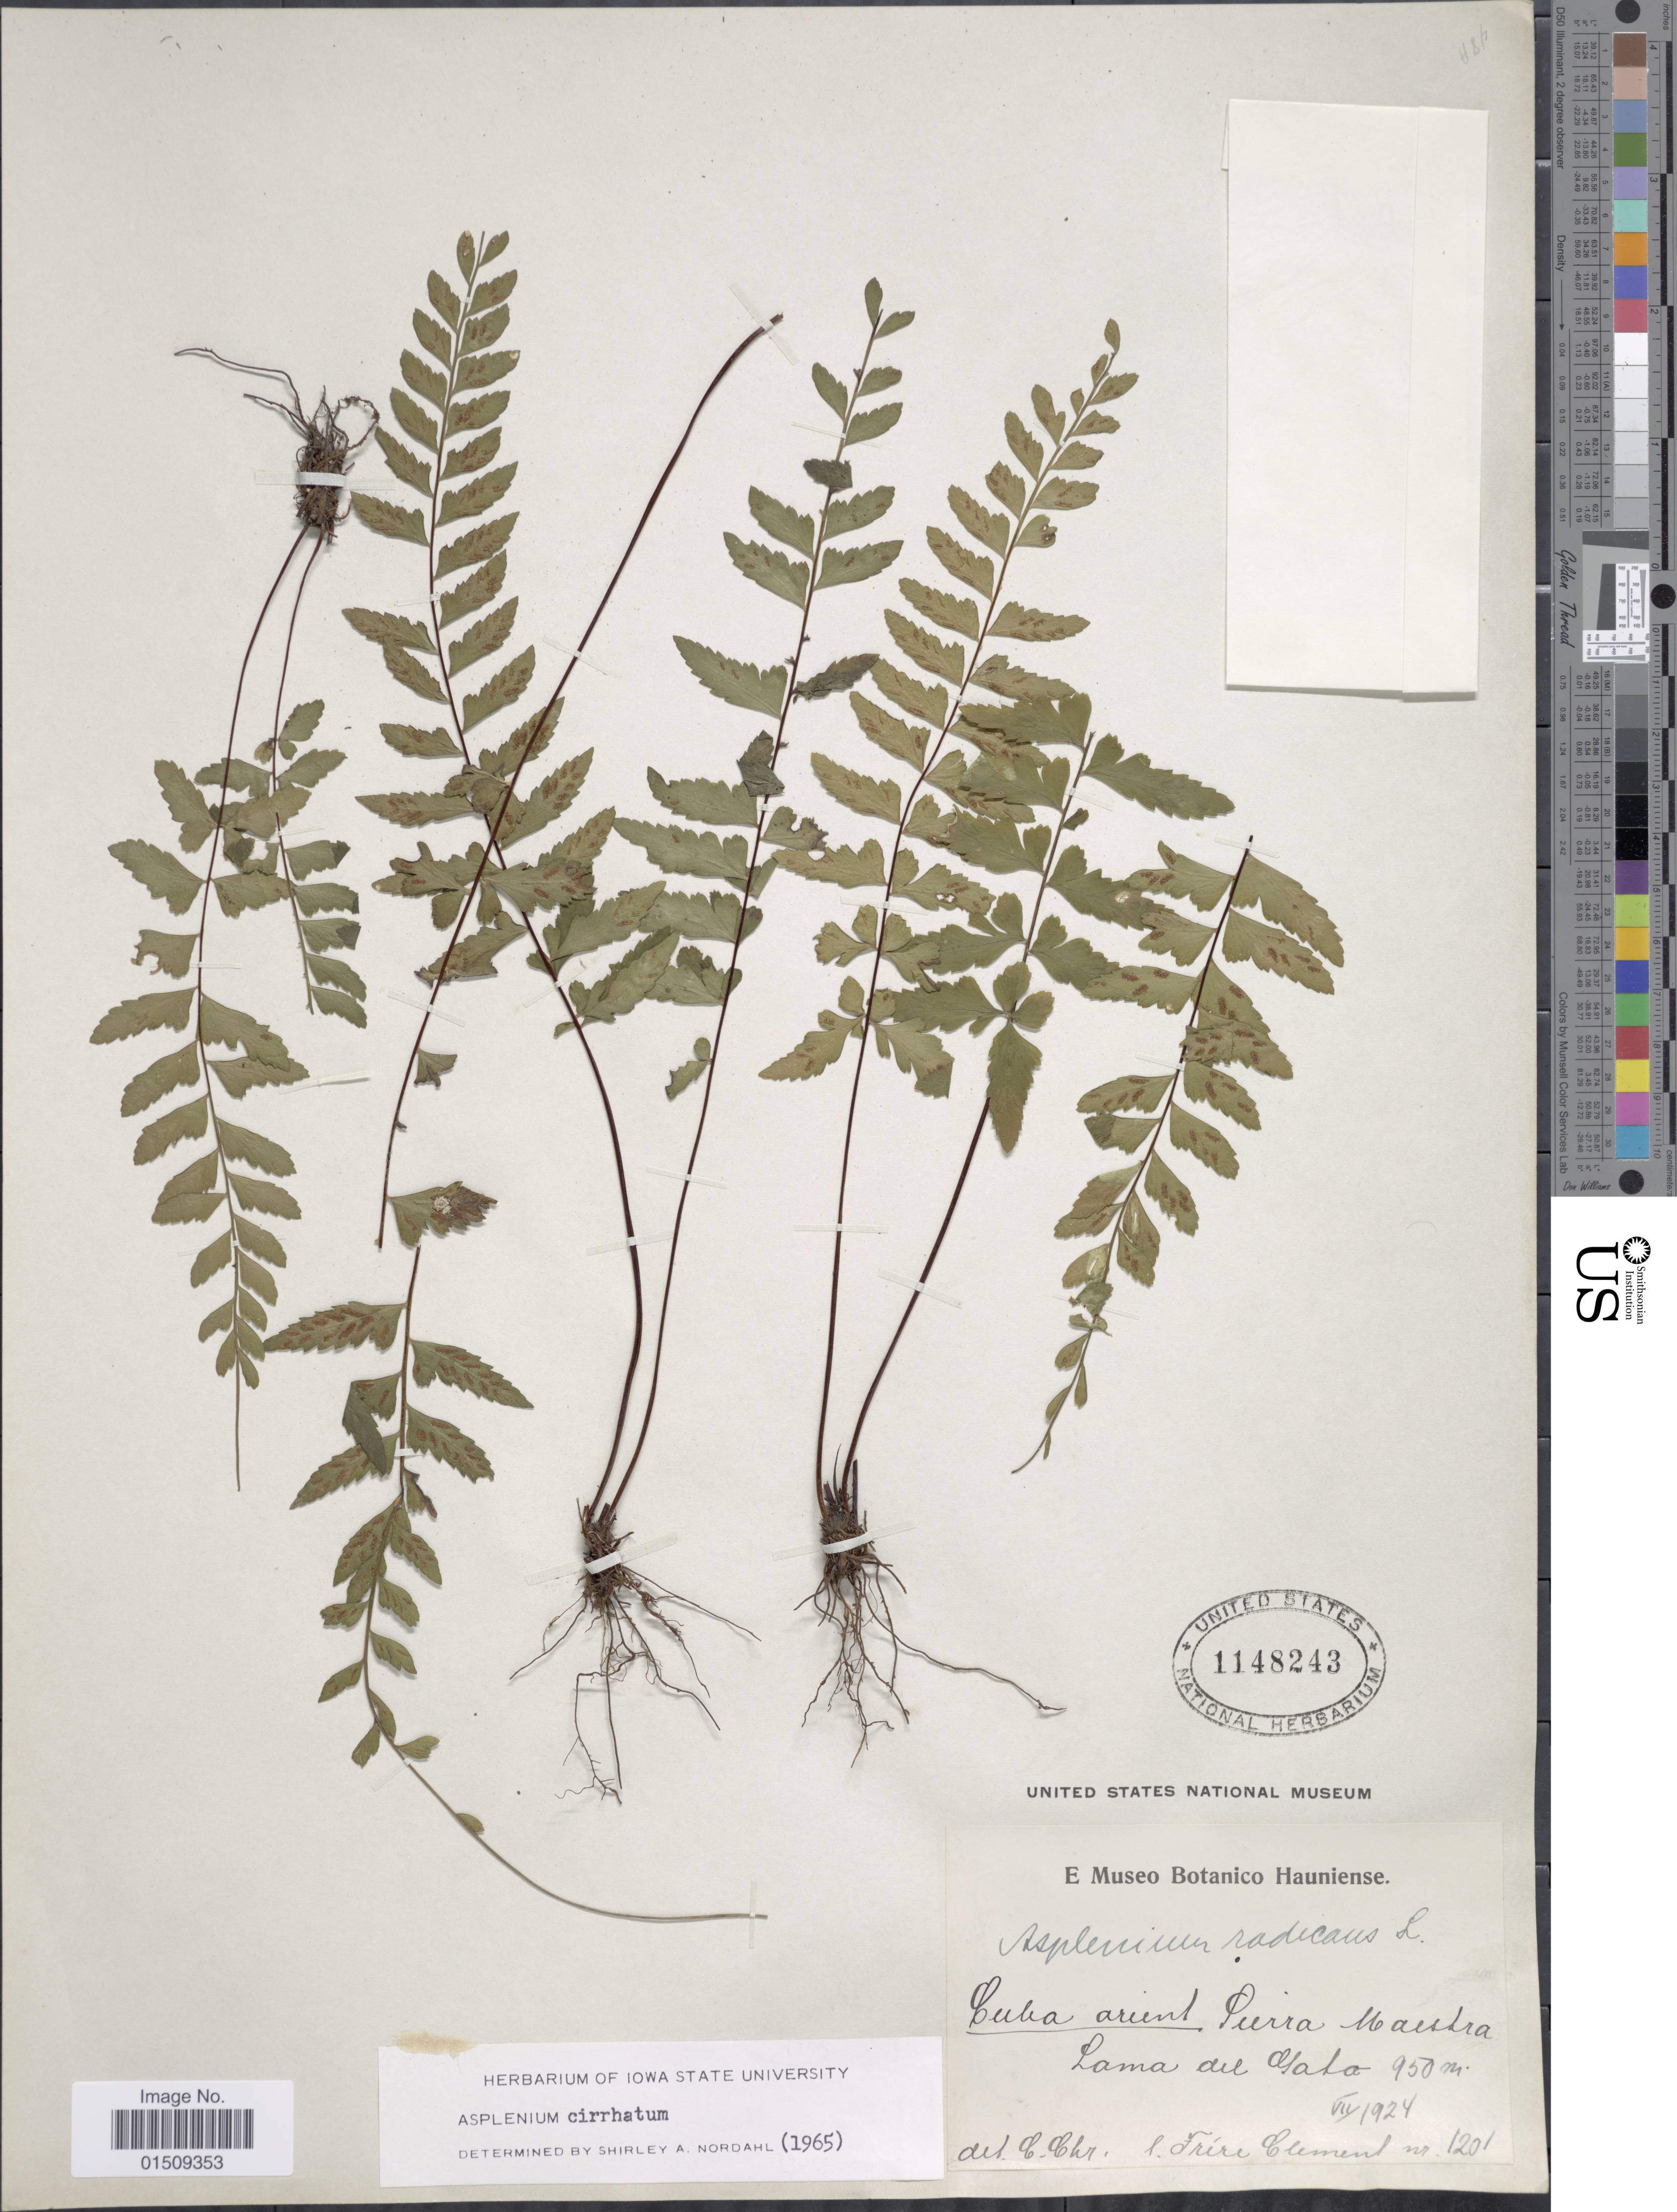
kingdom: Plantae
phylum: Tracheophyta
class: Polypodiopsida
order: Polypodiales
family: Aspleniaceae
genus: Asplenium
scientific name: Asplenium radicans var. cirrhatum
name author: (Rich. ex Willd.) Rosenst.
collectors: B. Clement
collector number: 1201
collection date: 1924-07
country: Cuba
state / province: Oriente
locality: Cuba Orient, Sierra Maestra, Loma del Gato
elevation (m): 950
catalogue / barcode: US 1148243